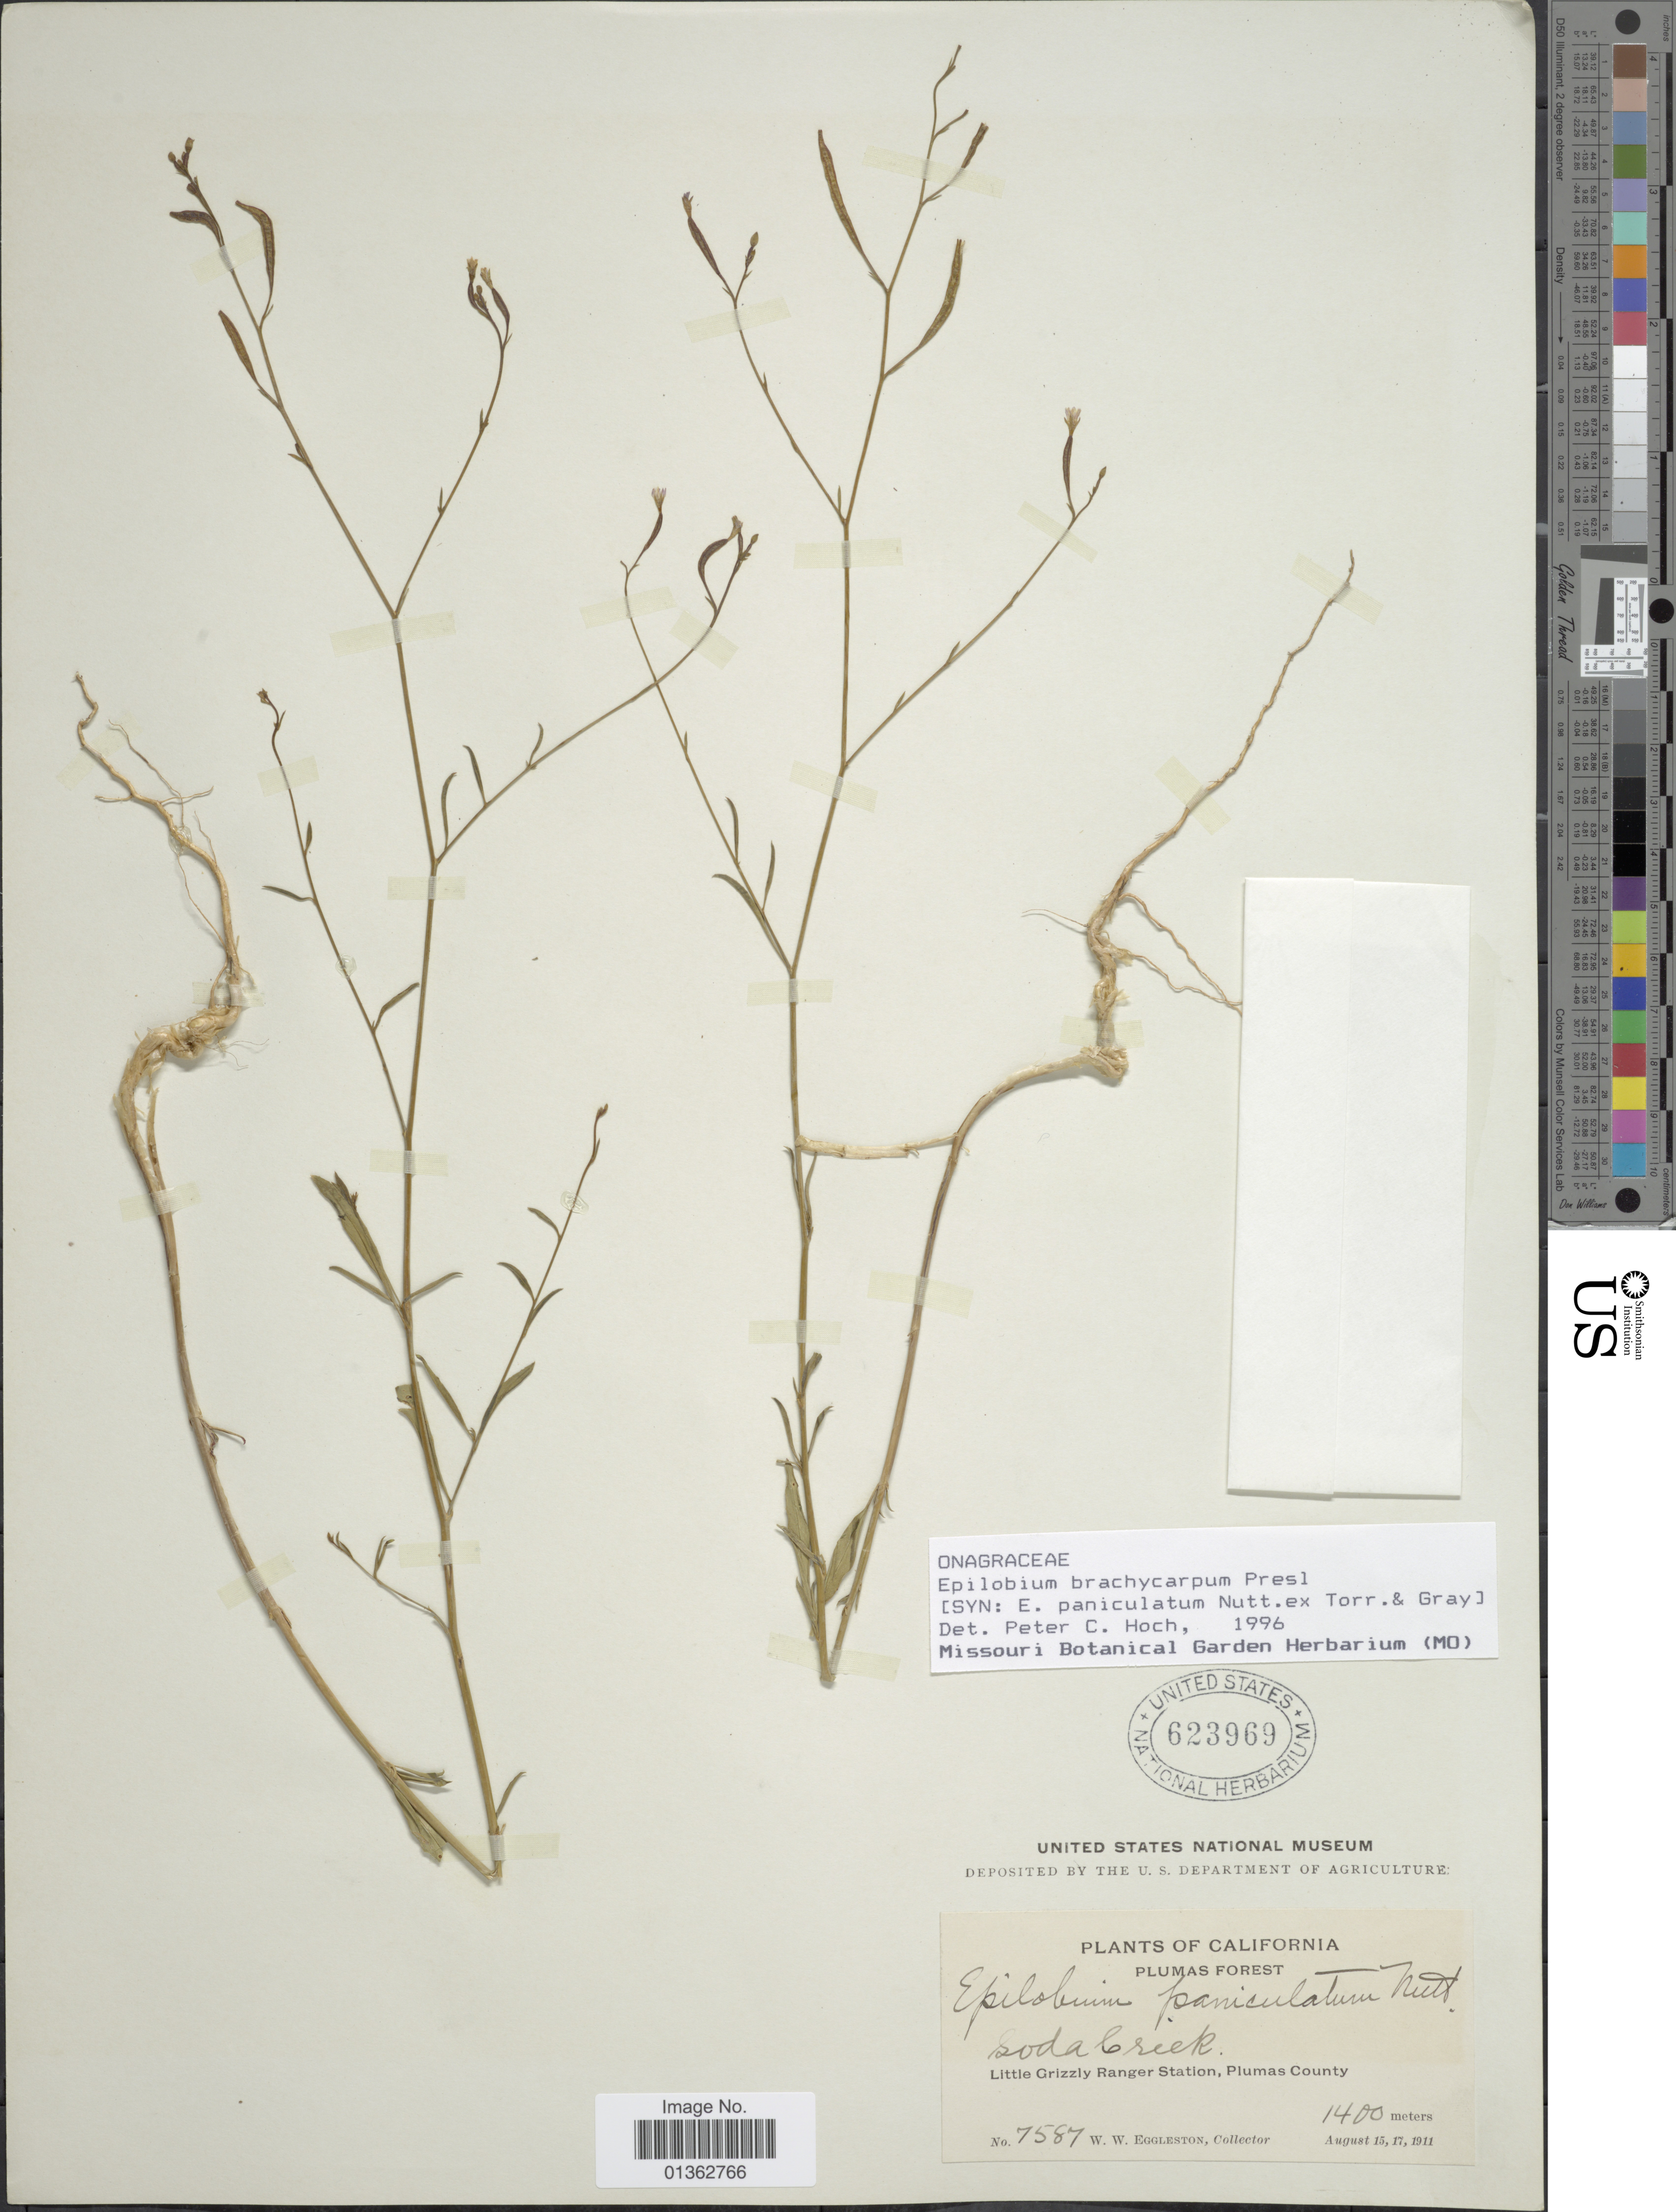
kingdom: Plantae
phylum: Tracheophyta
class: Magnoliopsida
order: Myrtales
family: Onagraceae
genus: Epilobium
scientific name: Epilobium brachycarpum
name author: C. Presl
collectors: W. W. Eggleston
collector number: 7587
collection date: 1911-08-15/1911-08-17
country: United States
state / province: California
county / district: Plumas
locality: Plumas Forest. Soda Creek. Little Crizzly Ranger Station.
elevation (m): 1400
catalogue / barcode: US 623969